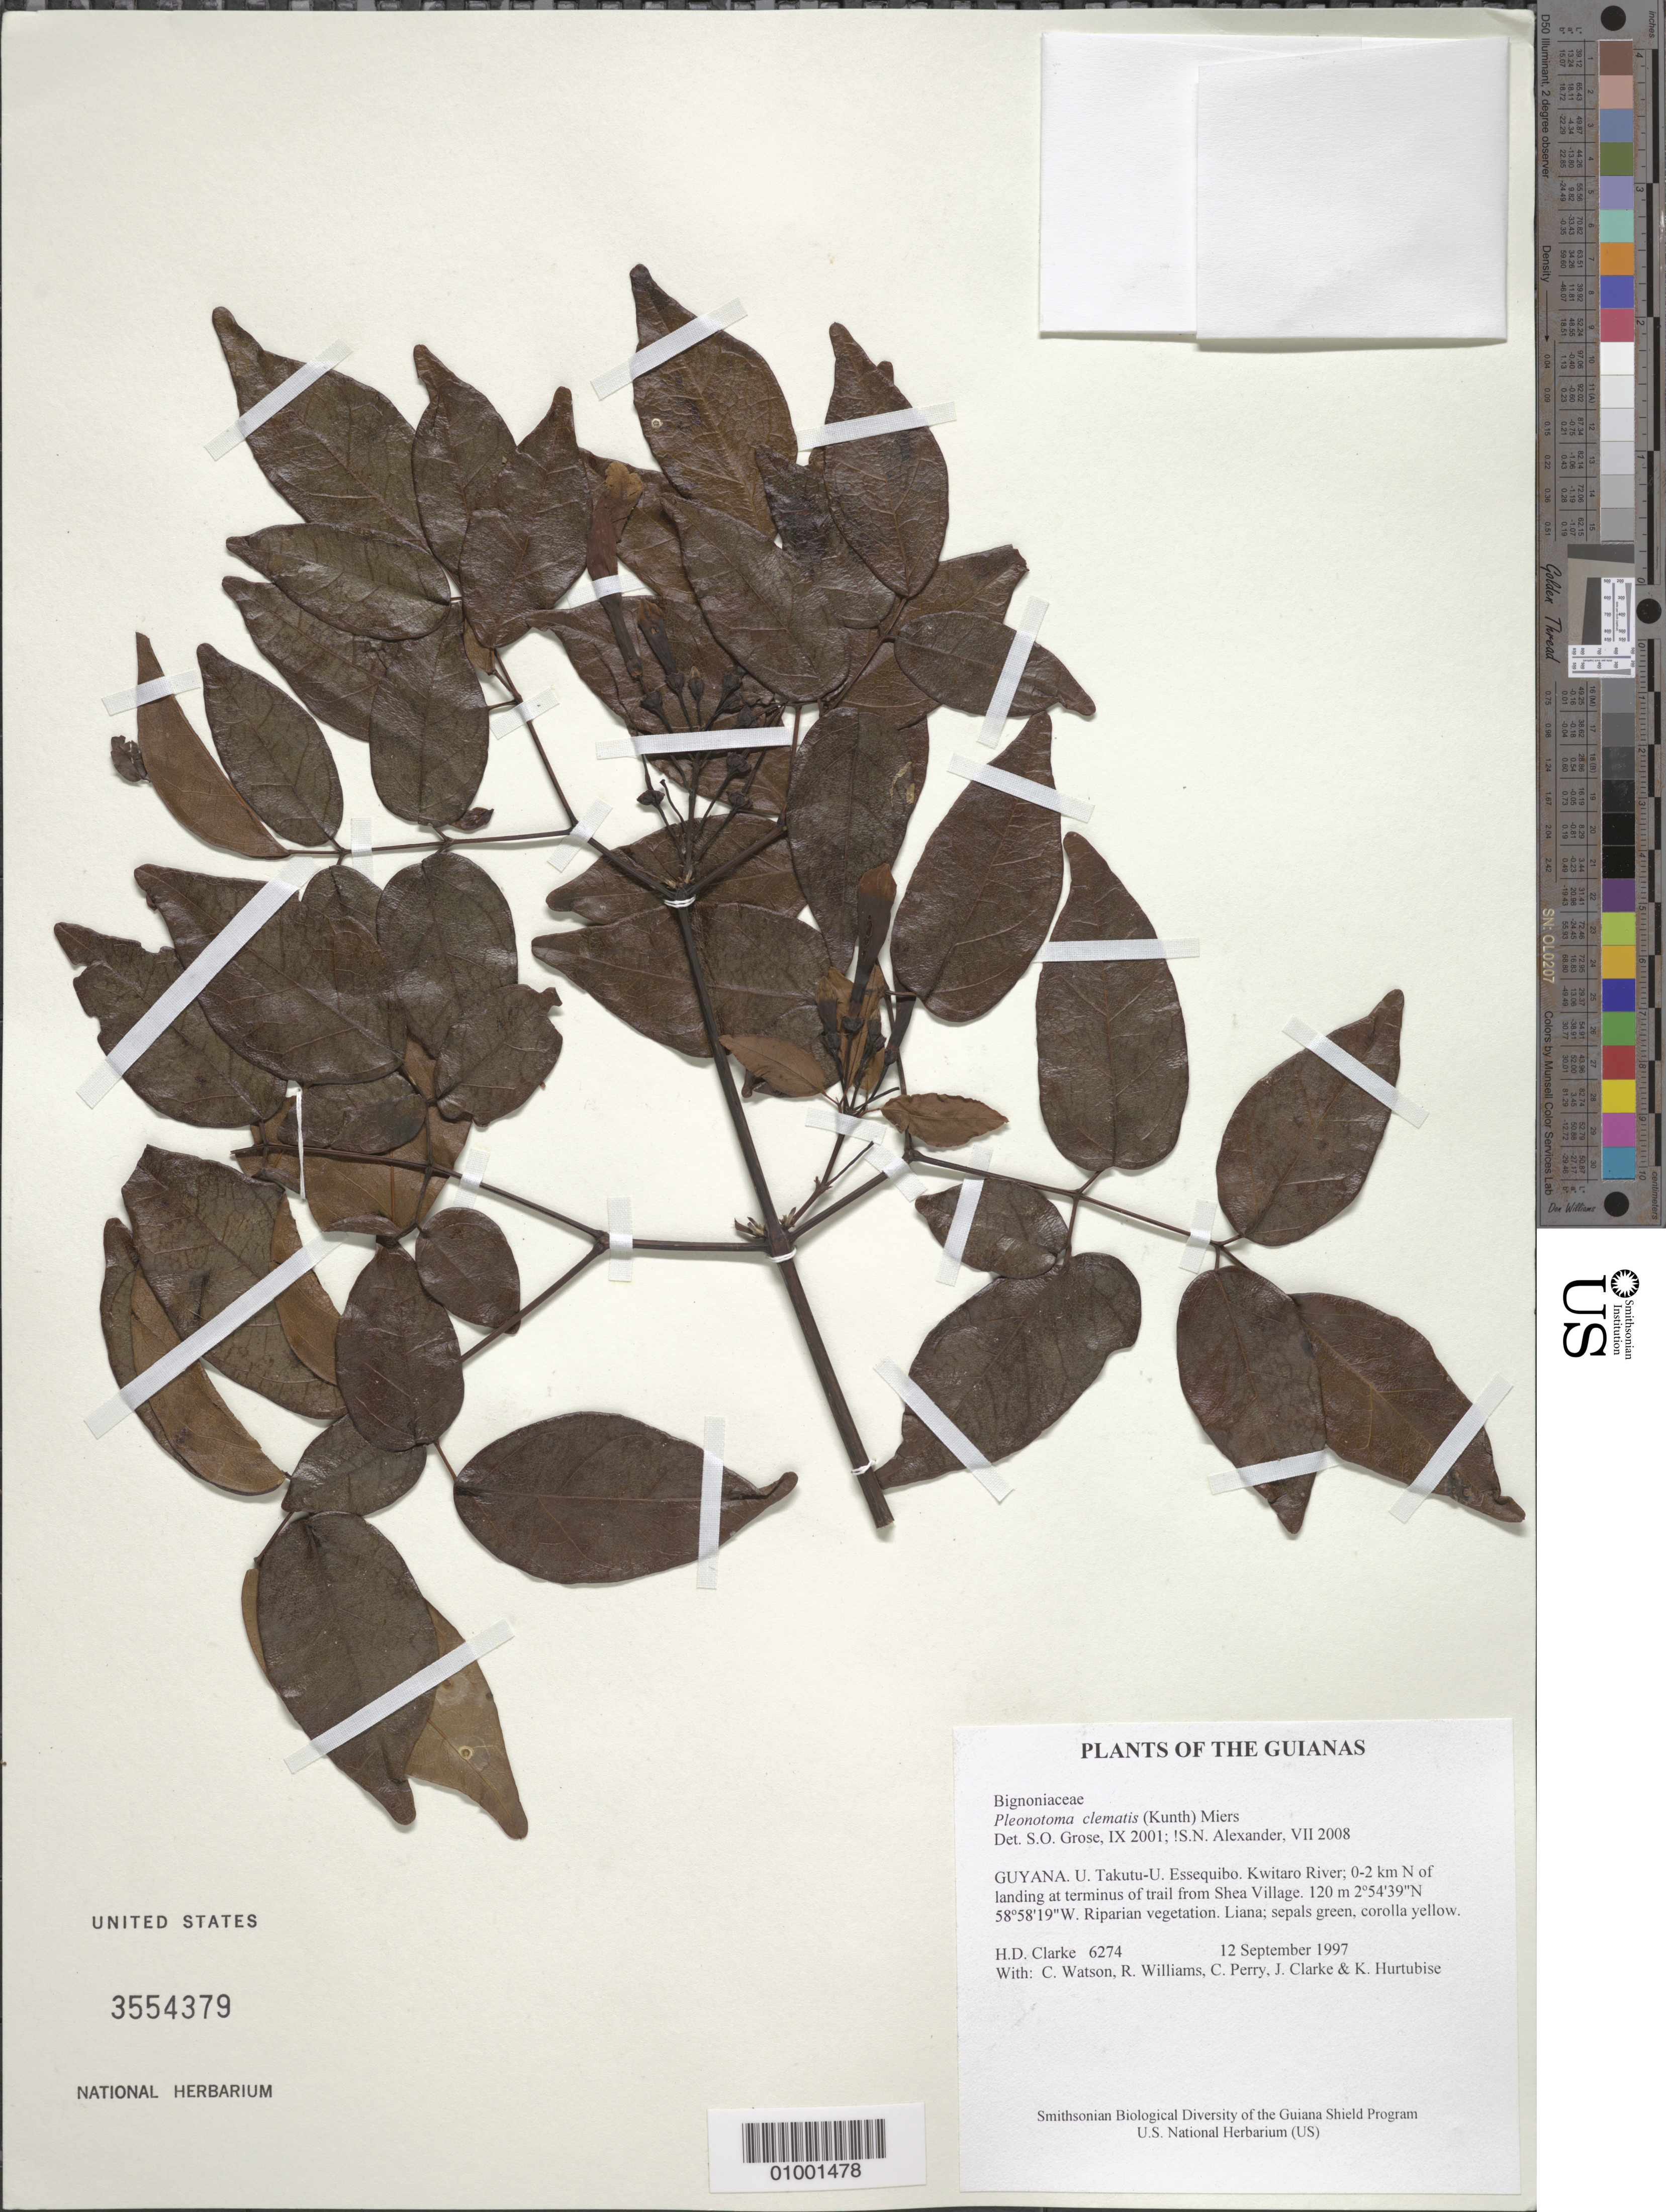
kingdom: Plantae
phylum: Tracheophyta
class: Magnoliopsida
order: Lamiales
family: Bignoniaceae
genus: Pleonotoma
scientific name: Pleonotoma clematis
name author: (Kunth) Miers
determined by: Alexander, S. N.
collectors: H. D. Clarke, C. Watson, R. Williams, C. Perry, J. Clarke & K. Hurtubise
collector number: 6274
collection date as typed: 12 September 1997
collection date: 1997-09-12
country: Guyana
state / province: U. Takutu-U. Essequibo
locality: Kwitaro River; 0-2 km N of landing at terminus of trail from Shea Village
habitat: Riparian vegetation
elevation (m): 120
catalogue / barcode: US 3554379